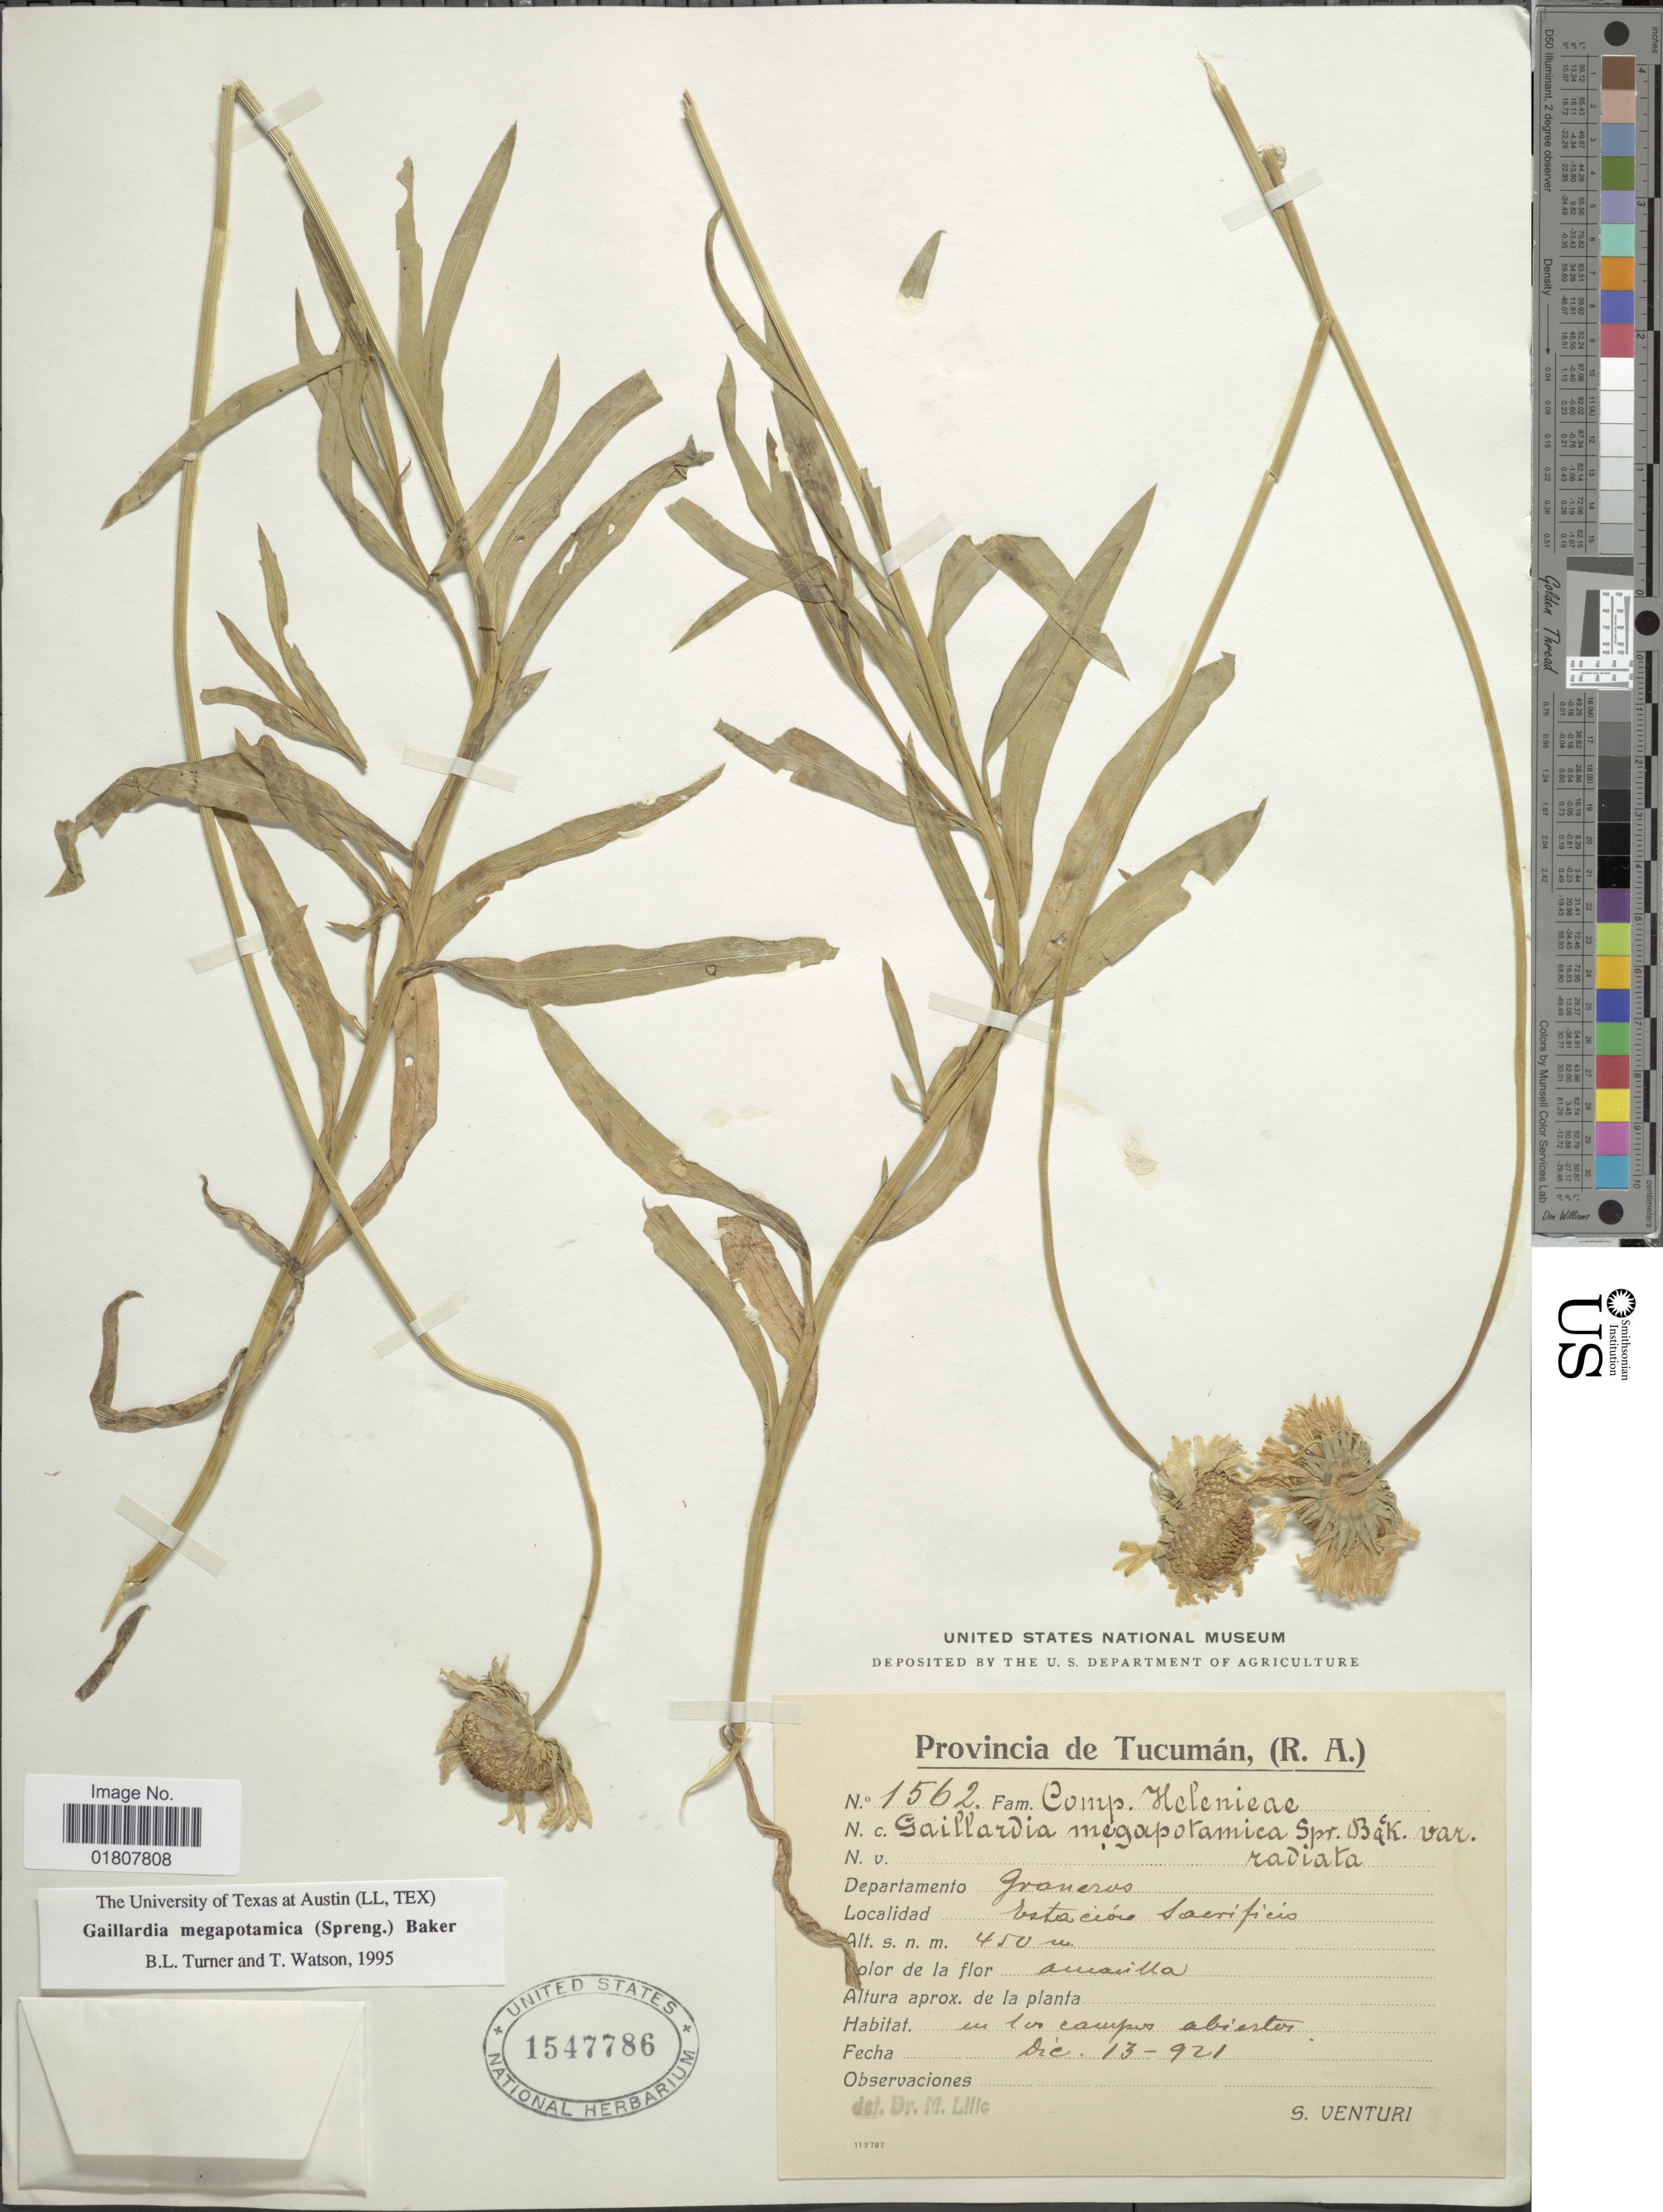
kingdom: Plantae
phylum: Tracheophyta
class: Magnoliopsida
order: Asterales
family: Asteraceae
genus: Gaillardia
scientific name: Gaillardia megapotamica var. radiata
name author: Baker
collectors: S. Venturi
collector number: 1562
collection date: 1921-12-13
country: Argentina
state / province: Tucuman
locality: Departamento Graneros, Estacion Sacrificio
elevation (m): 450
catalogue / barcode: US 1547786